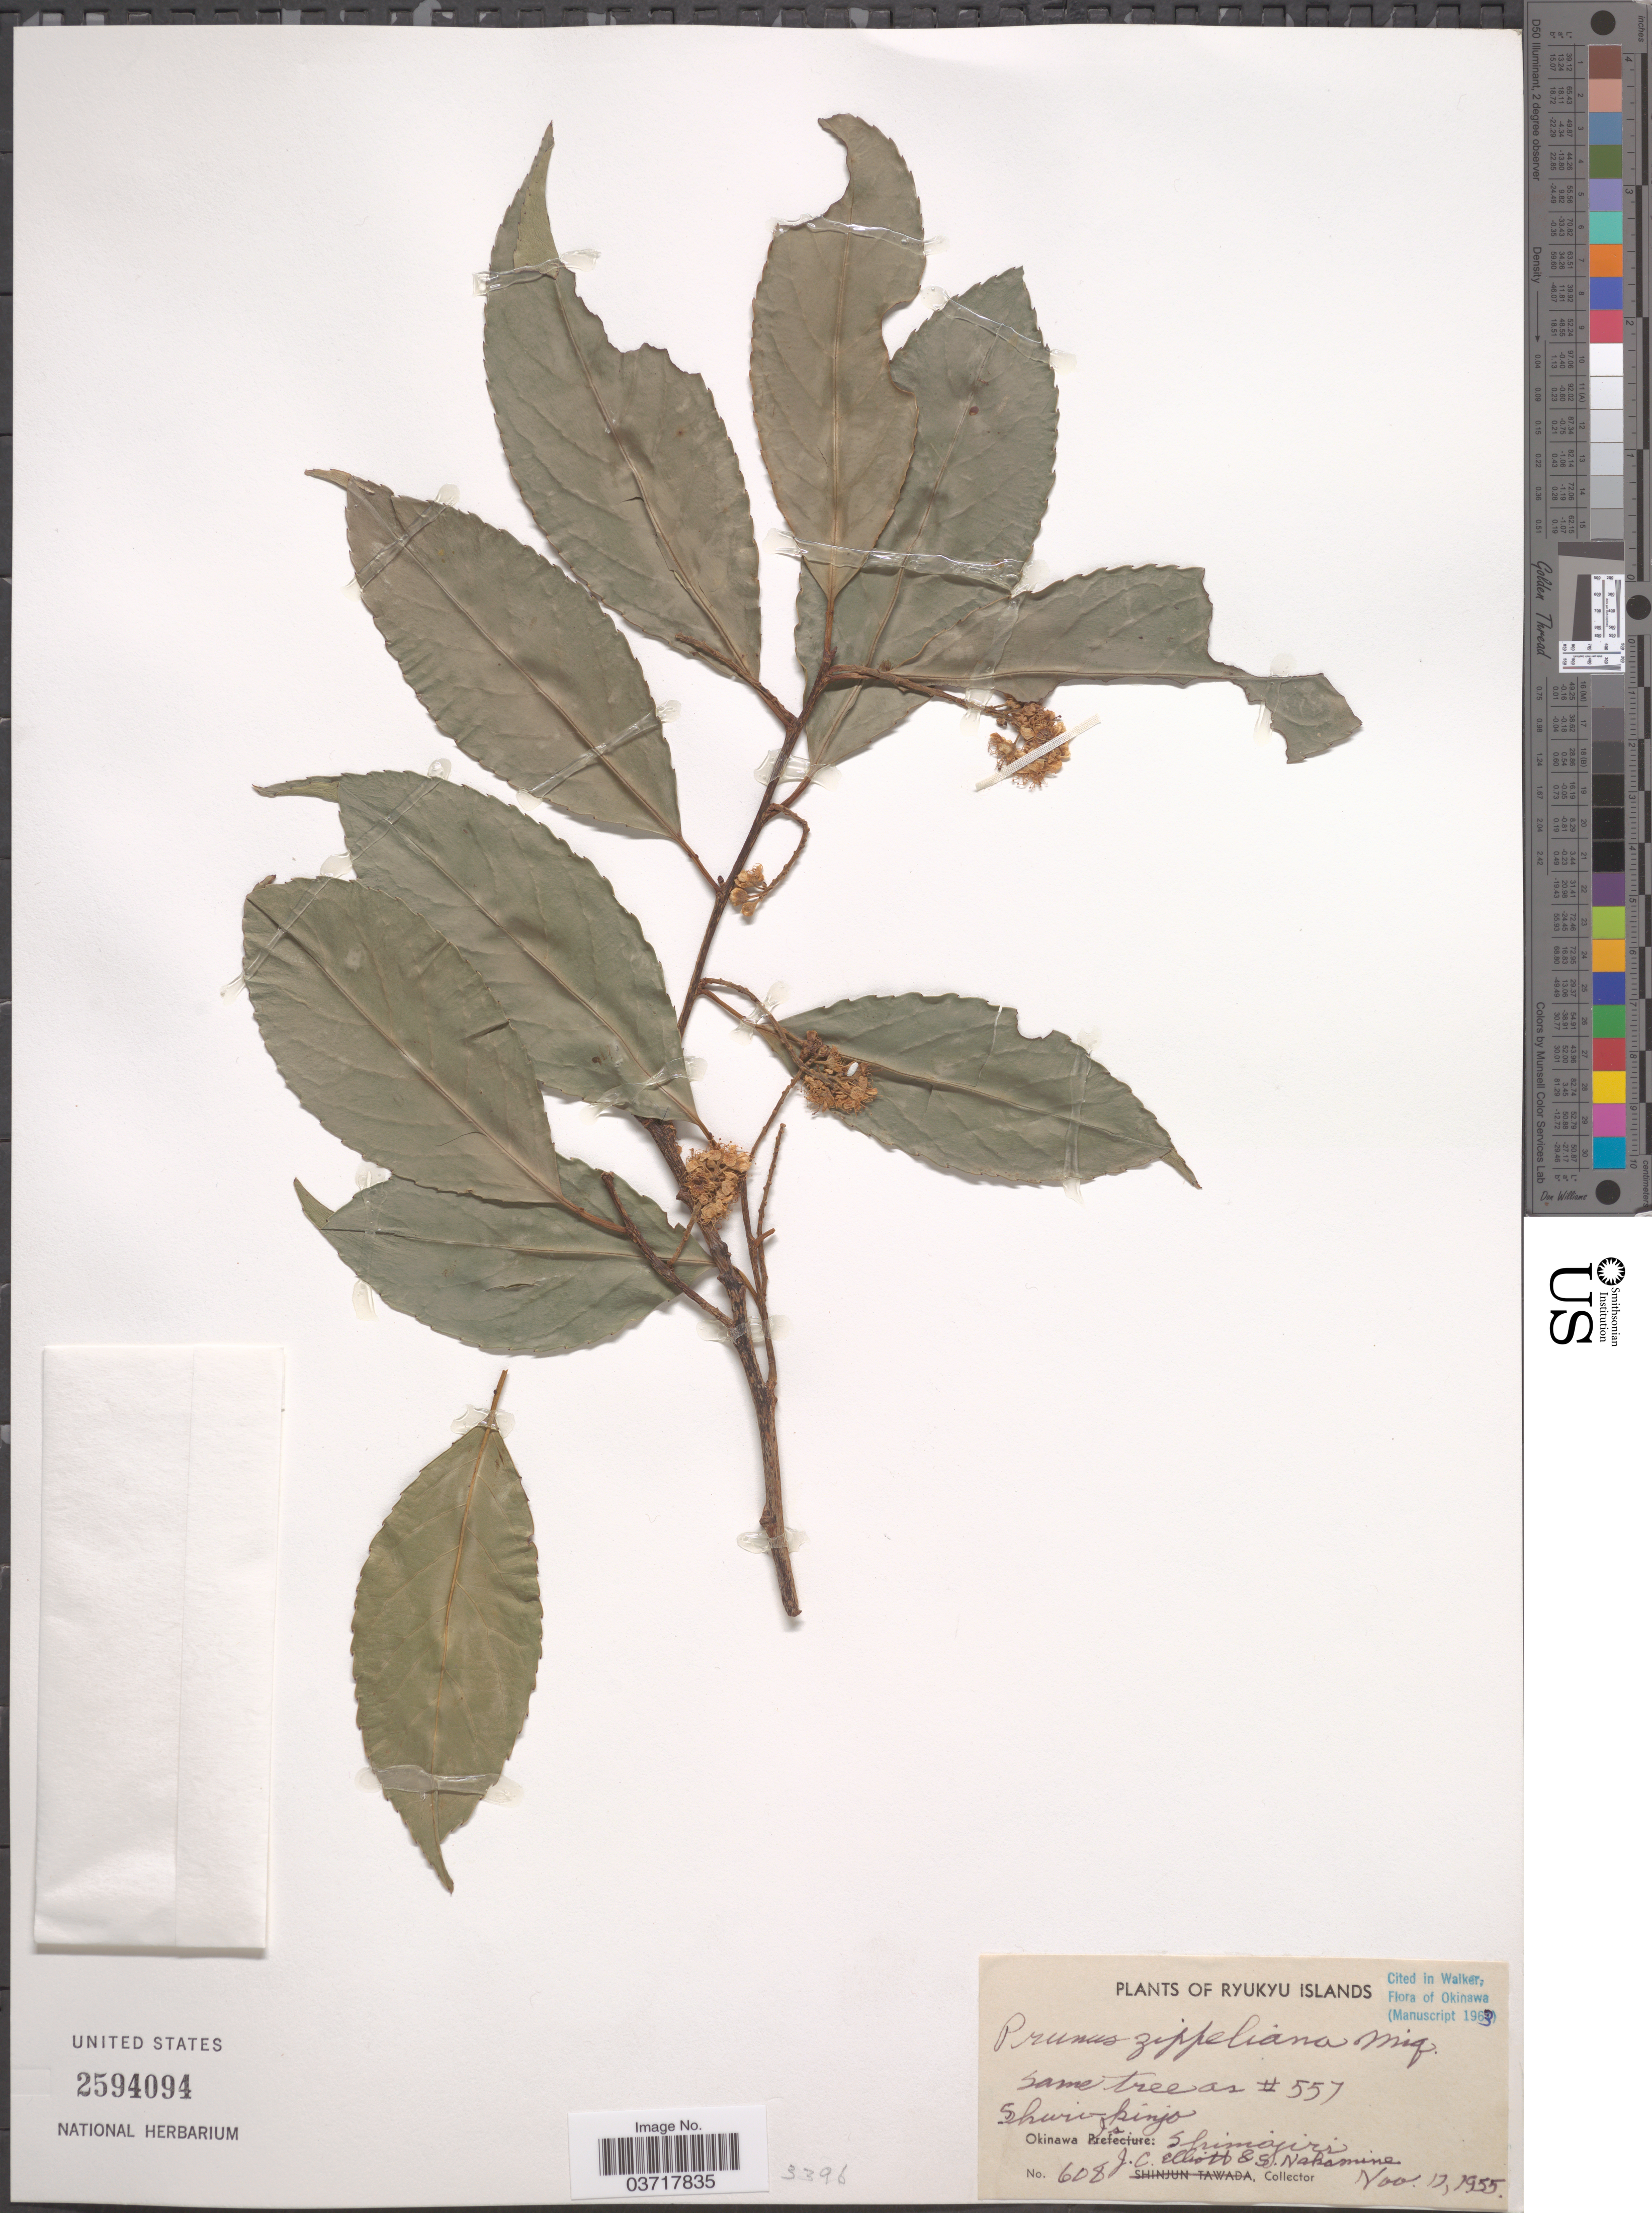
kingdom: Plantae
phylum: Tracheophyta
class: Magnoliopsida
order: Rosales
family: Rosaceae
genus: Prunus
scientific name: Prunus macrophylla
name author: Poir.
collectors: J. C. Elliott & S. Nakamine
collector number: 608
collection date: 1955-11-17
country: Japan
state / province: Okinawa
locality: Ryukyu Islands. Shuri-kinjo. Okinawa Prefecture: Shimojiri.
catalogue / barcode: US 2594094